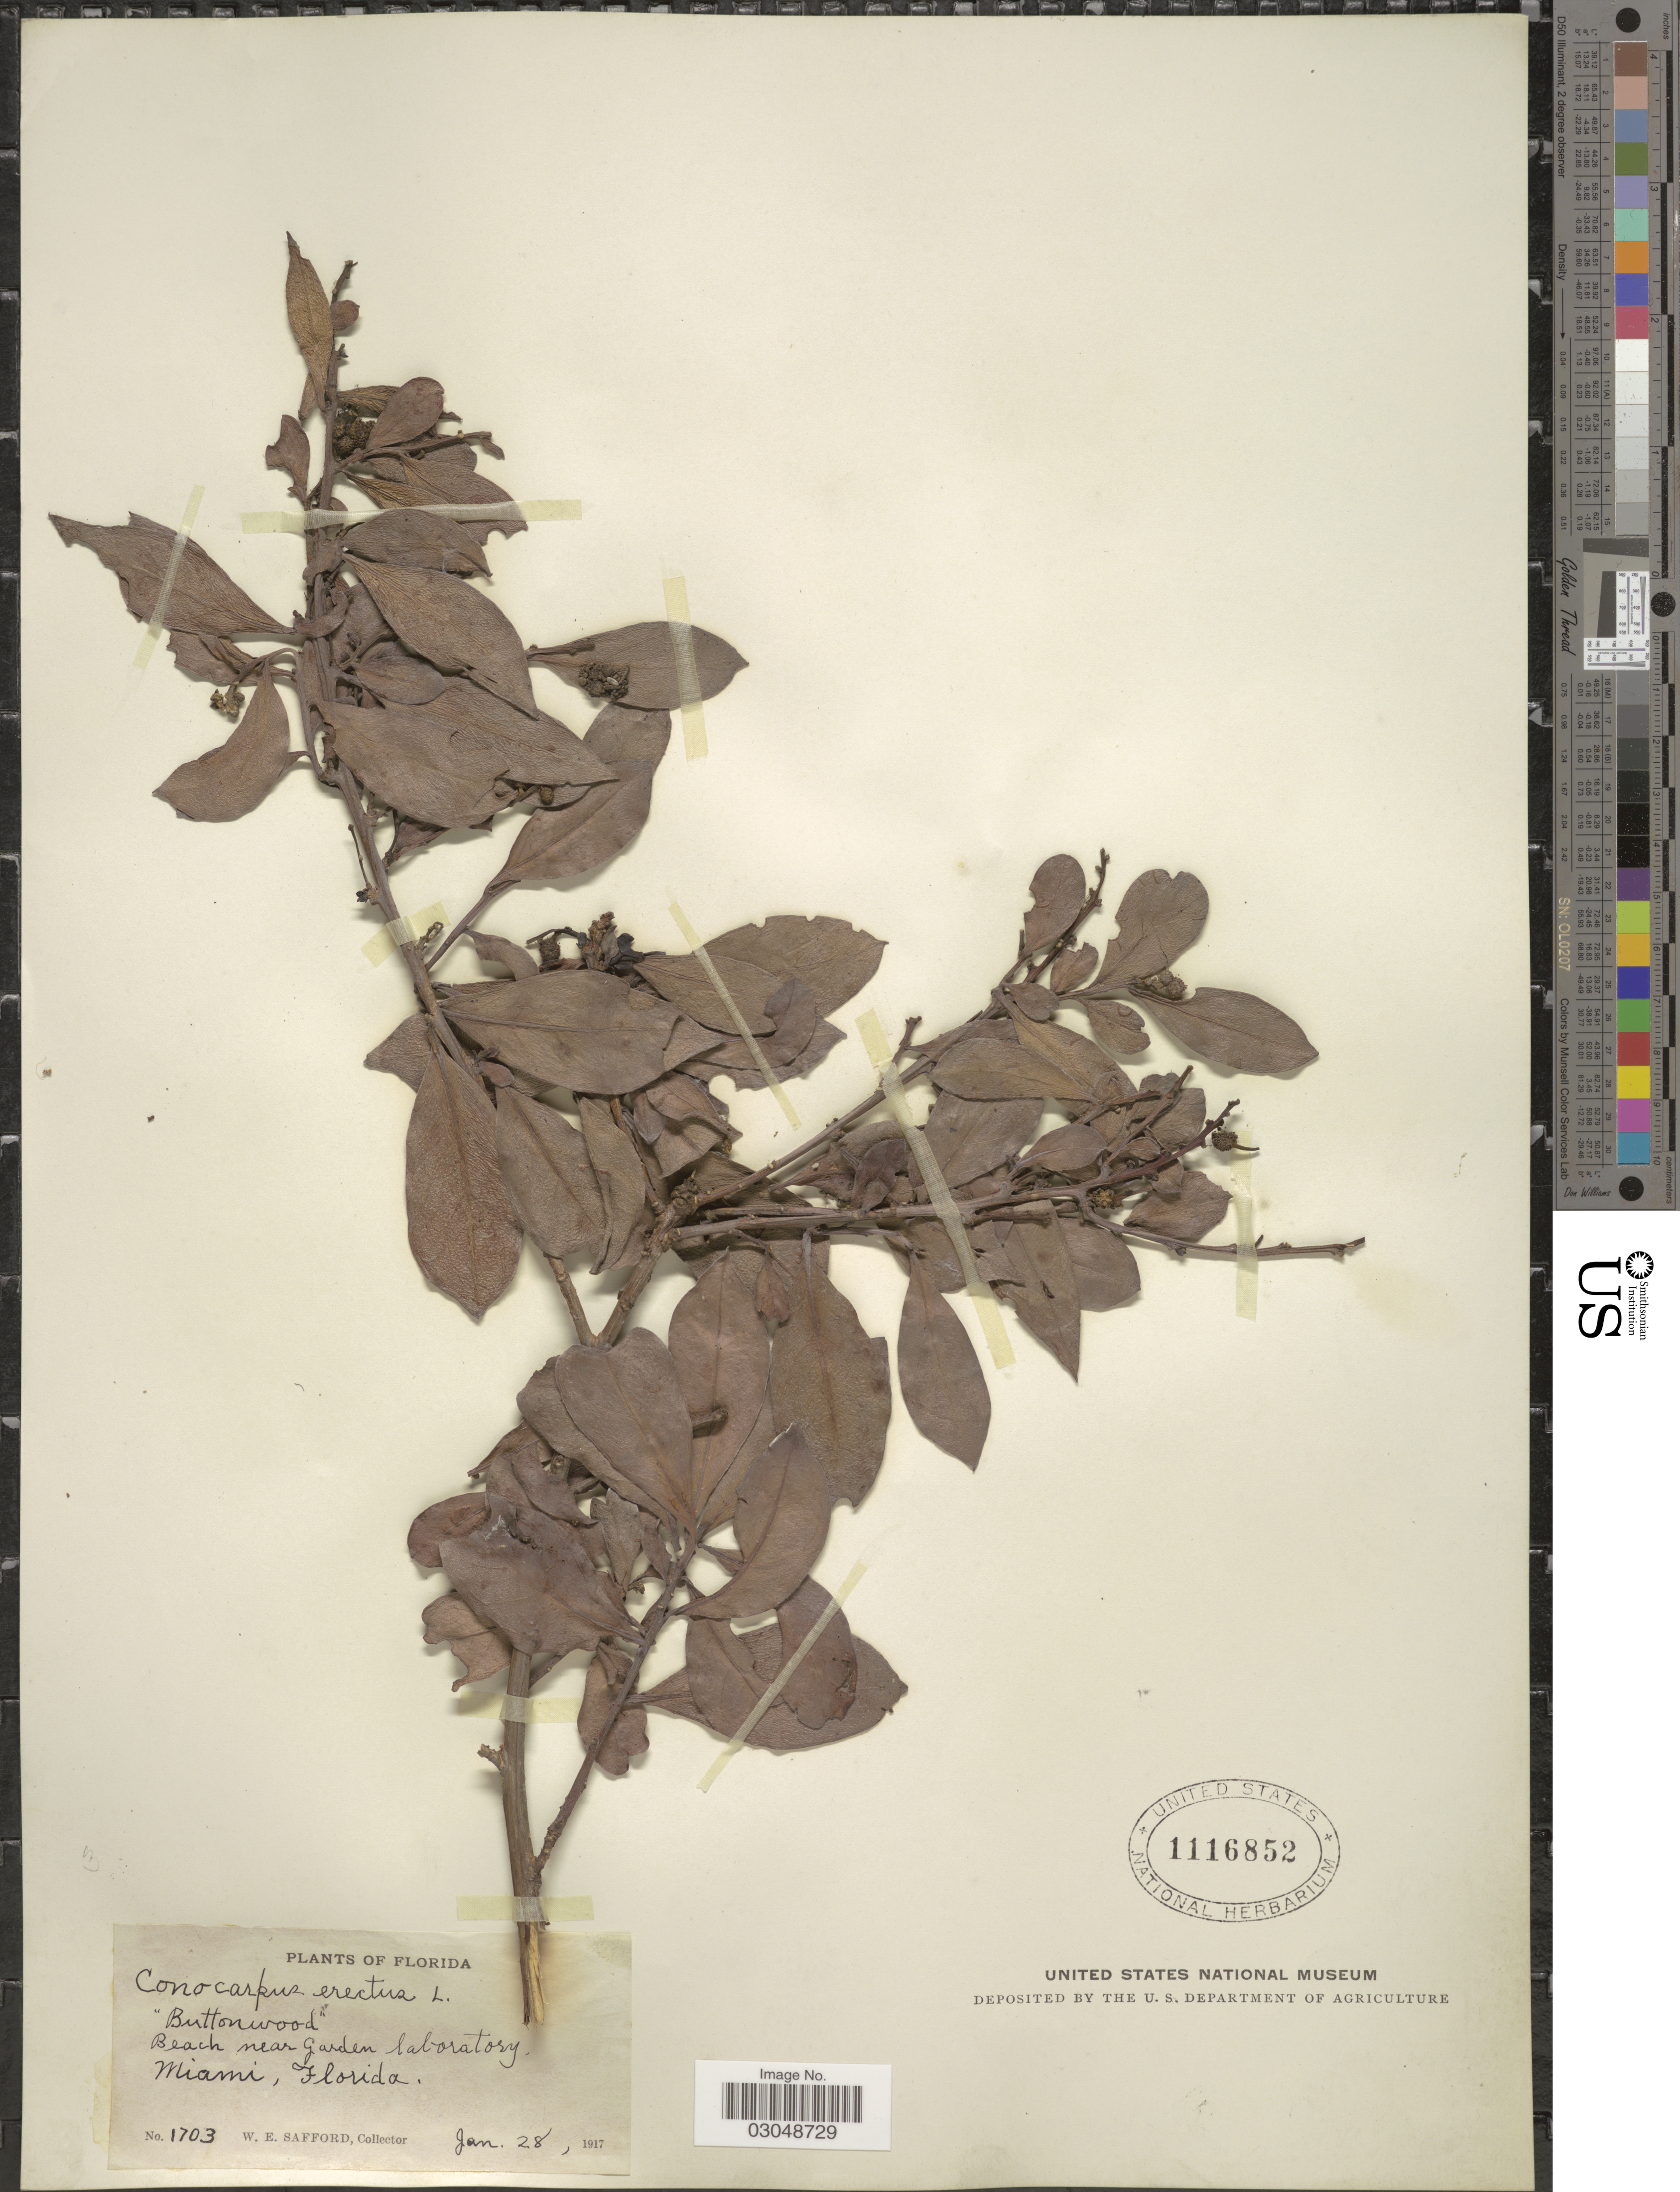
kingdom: Plantae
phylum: Tracheophyta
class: Magnoliopsida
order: Myrtales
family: Combretaceae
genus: Conocarpus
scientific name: Conocarpus erectus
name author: L.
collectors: W. E. Safford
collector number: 1703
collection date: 1917-01-28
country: United States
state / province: Florida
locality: Beach near Garden laboratory. Miami.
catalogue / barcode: US 1116852